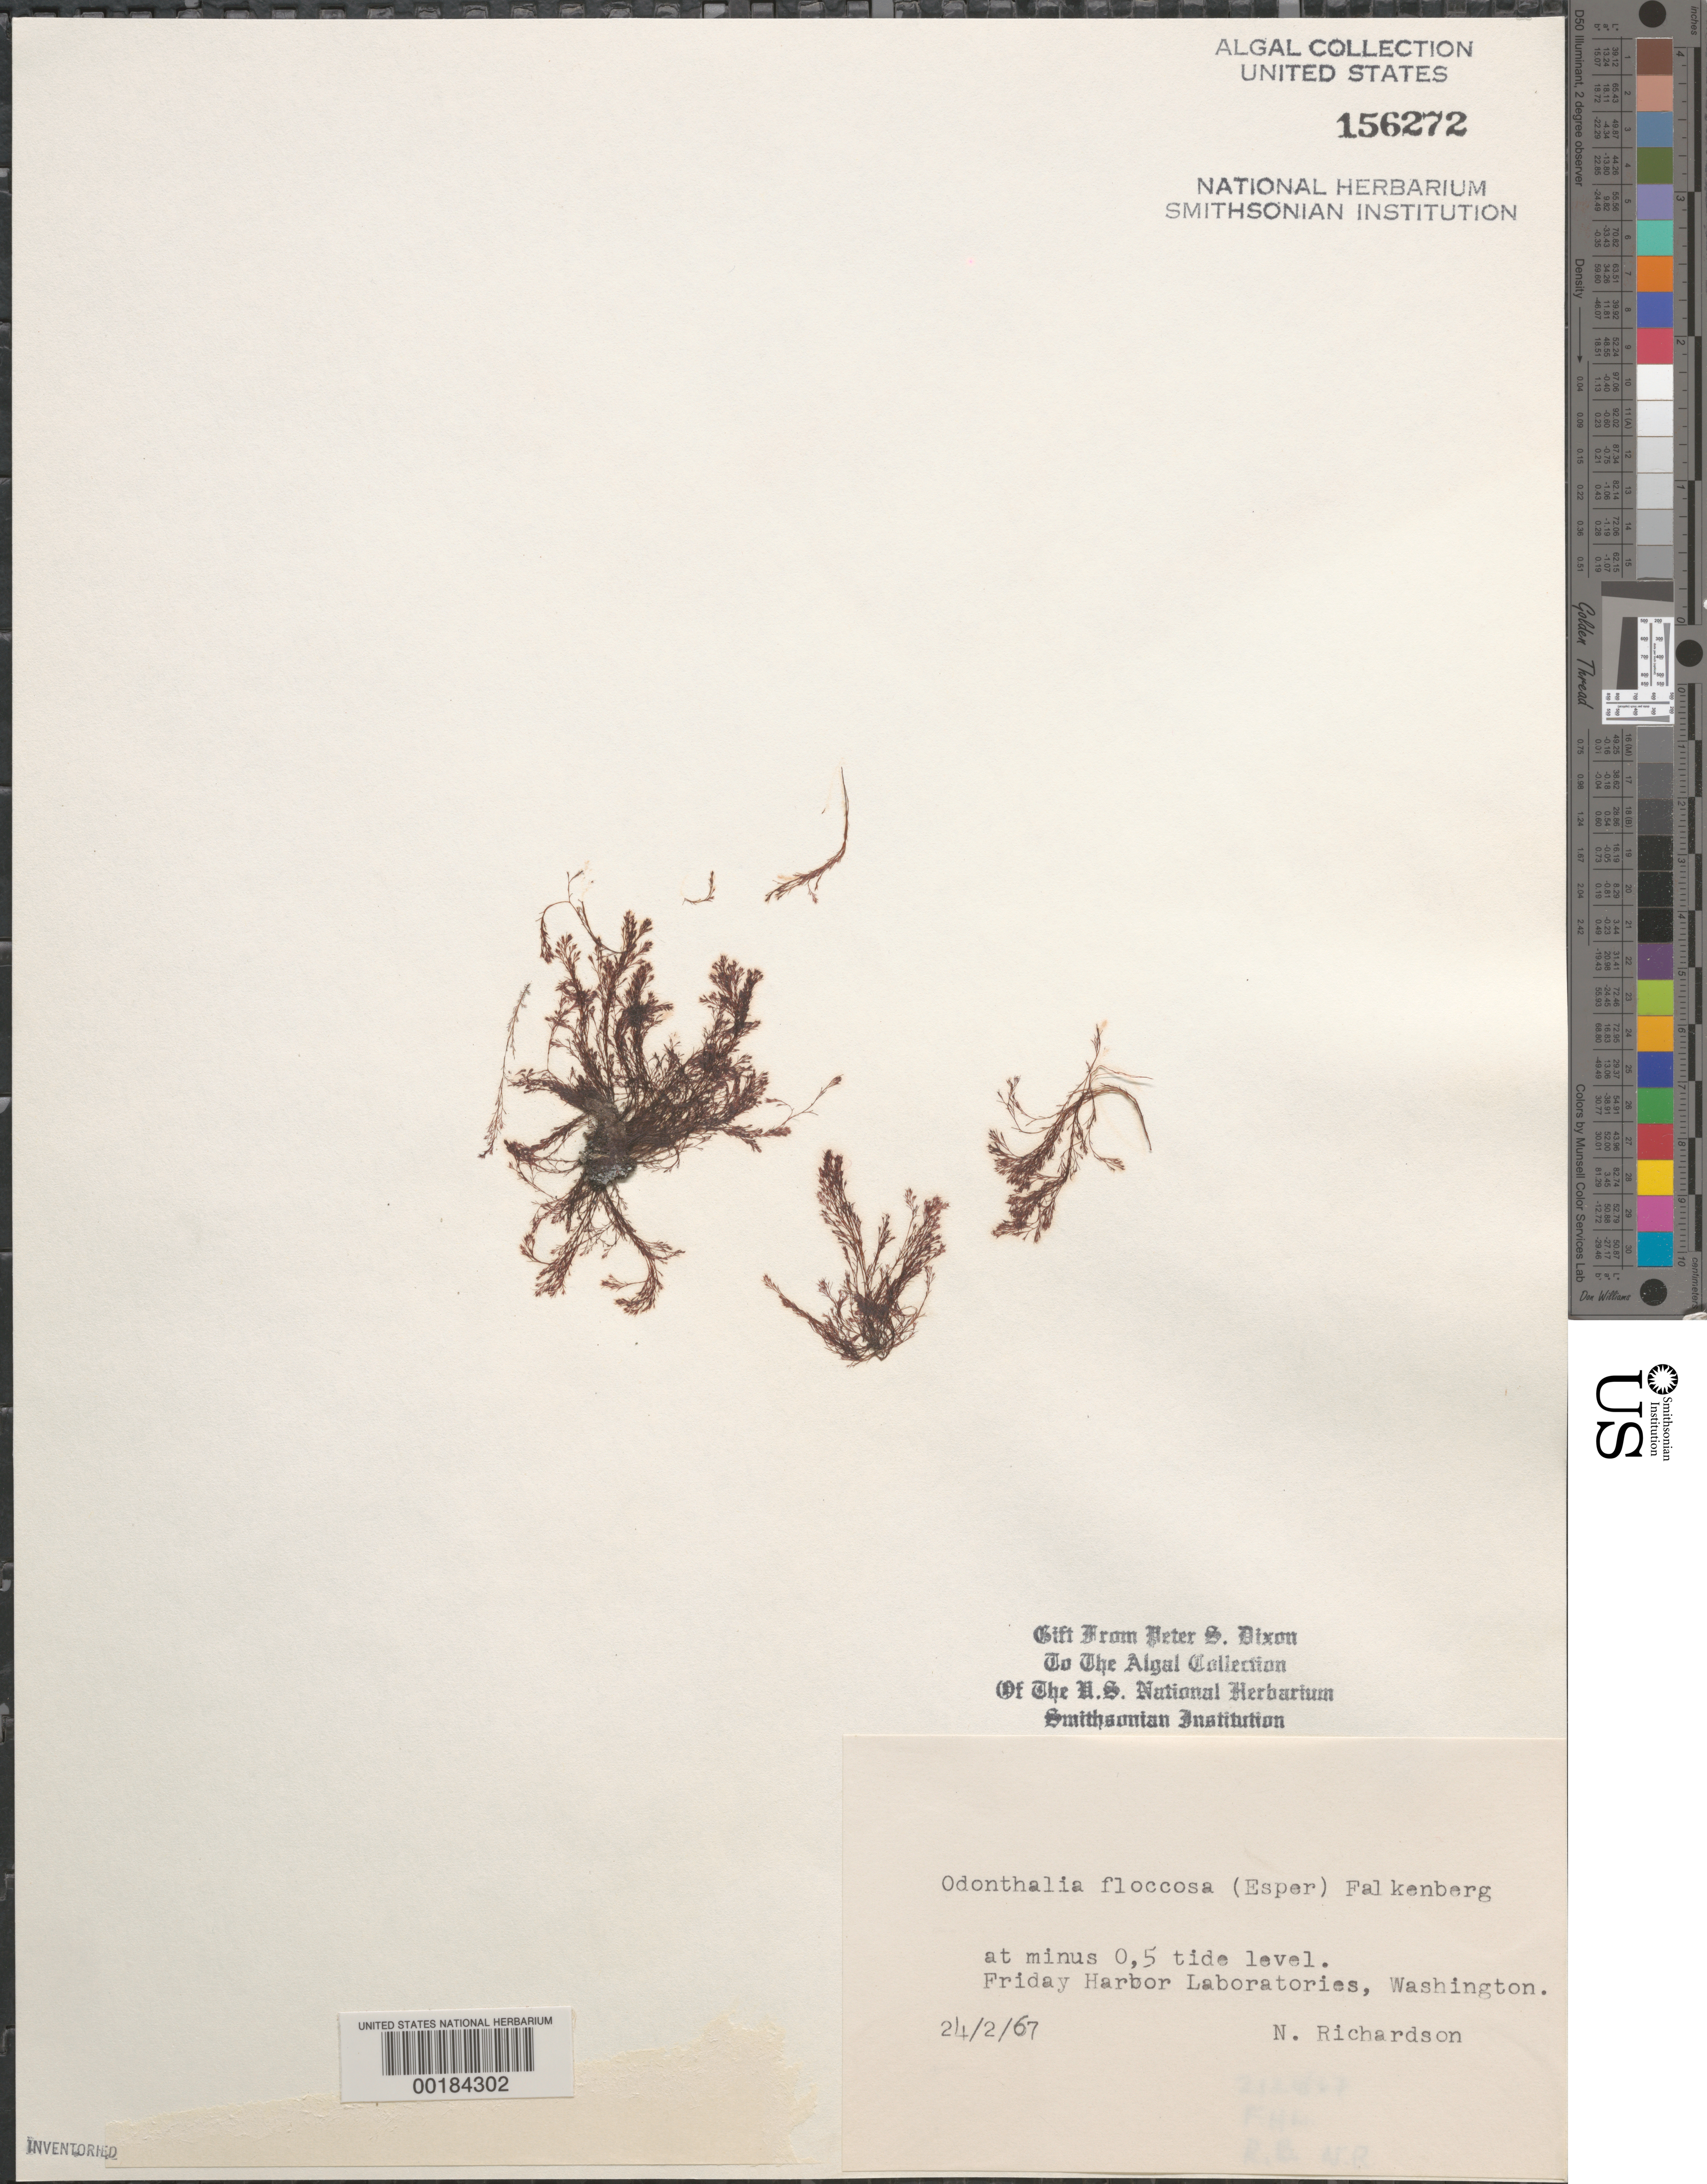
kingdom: Plantae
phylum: Rhodophyta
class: Florideophyceae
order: Ceramiales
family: Rhodomelaceae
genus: Odonthalia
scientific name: Odonthalia floccosa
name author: (Esper) Falkenb.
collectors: N. Richardson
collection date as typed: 24 Feb 1967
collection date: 1967-02-24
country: United States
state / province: Washington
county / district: San Juan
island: San Juan Island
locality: Friday Harbor Laboratories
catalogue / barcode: US 156272